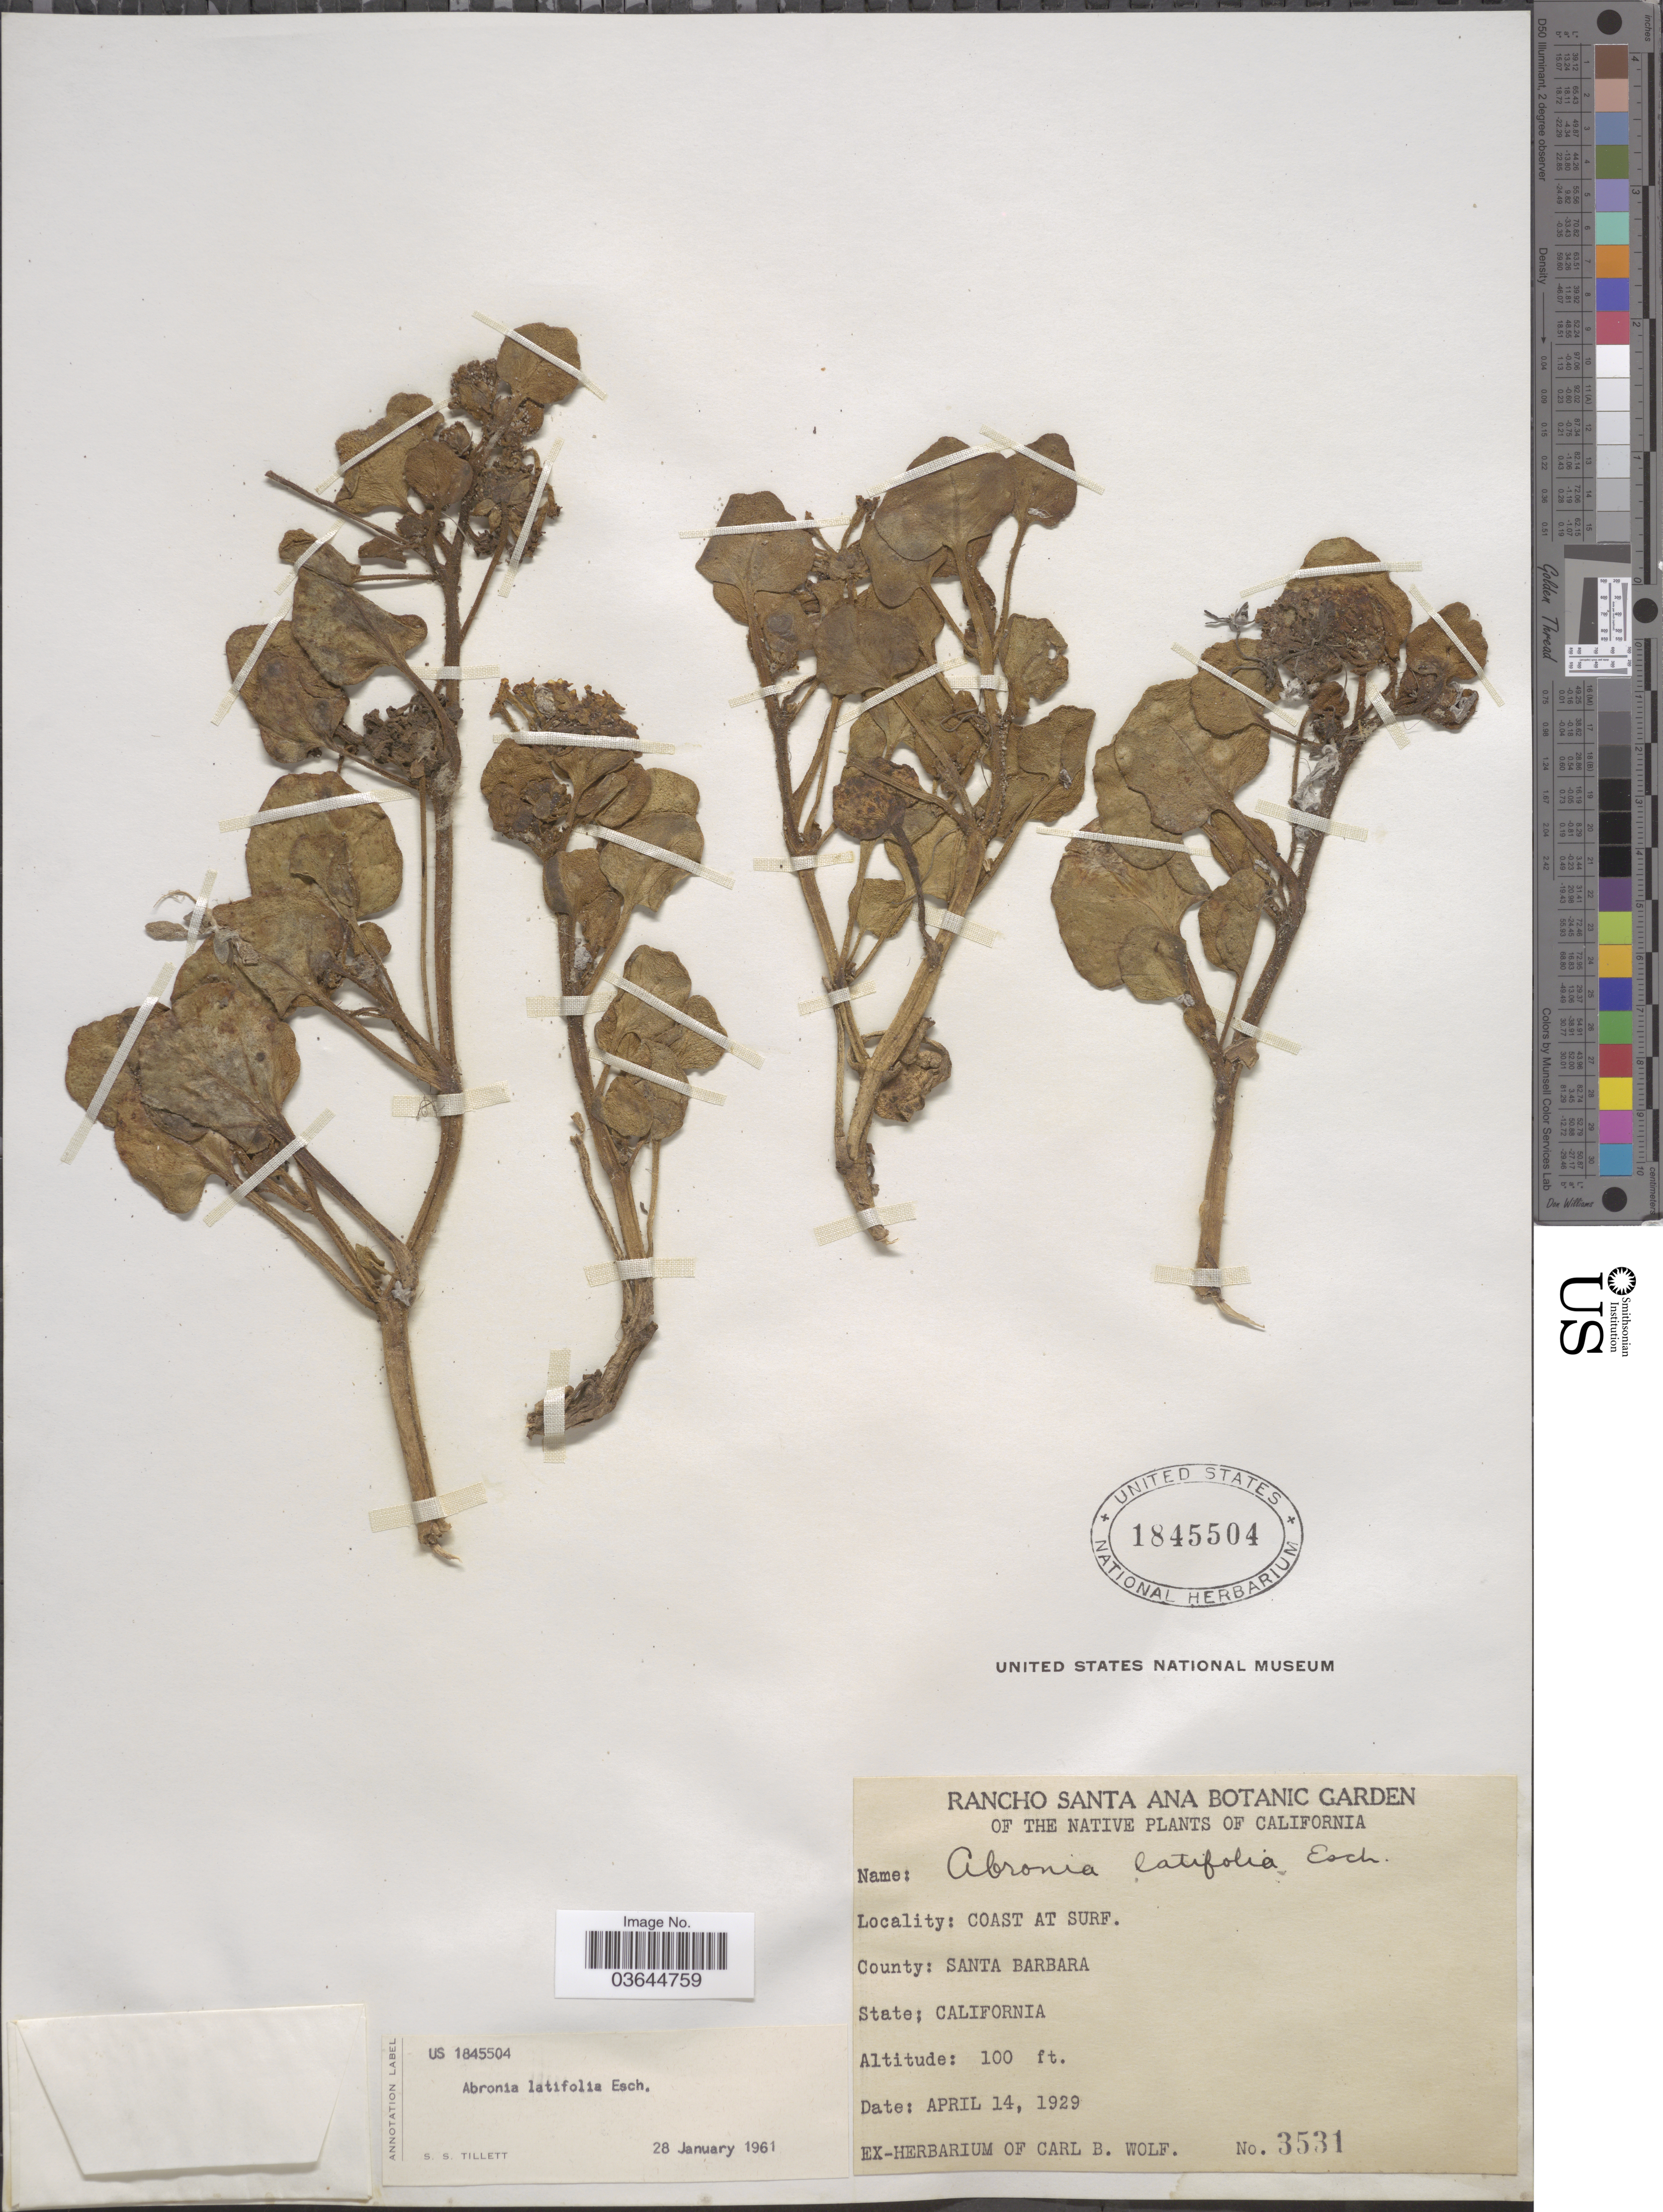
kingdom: Plantae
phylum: Tracheophyta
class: Magnoliopsida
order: Caryophyllales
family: Nyctaginaceae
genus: Abronia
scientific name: Abronia latifolia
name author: Eschsch.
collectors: ex herb. Carl B. Wolf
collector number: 3531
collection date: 1929-04-14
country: United States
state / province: California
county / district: Santa Barbara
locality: Coast at Surf. County: Santa Barbara.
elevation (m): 30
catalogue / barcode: US 1845504